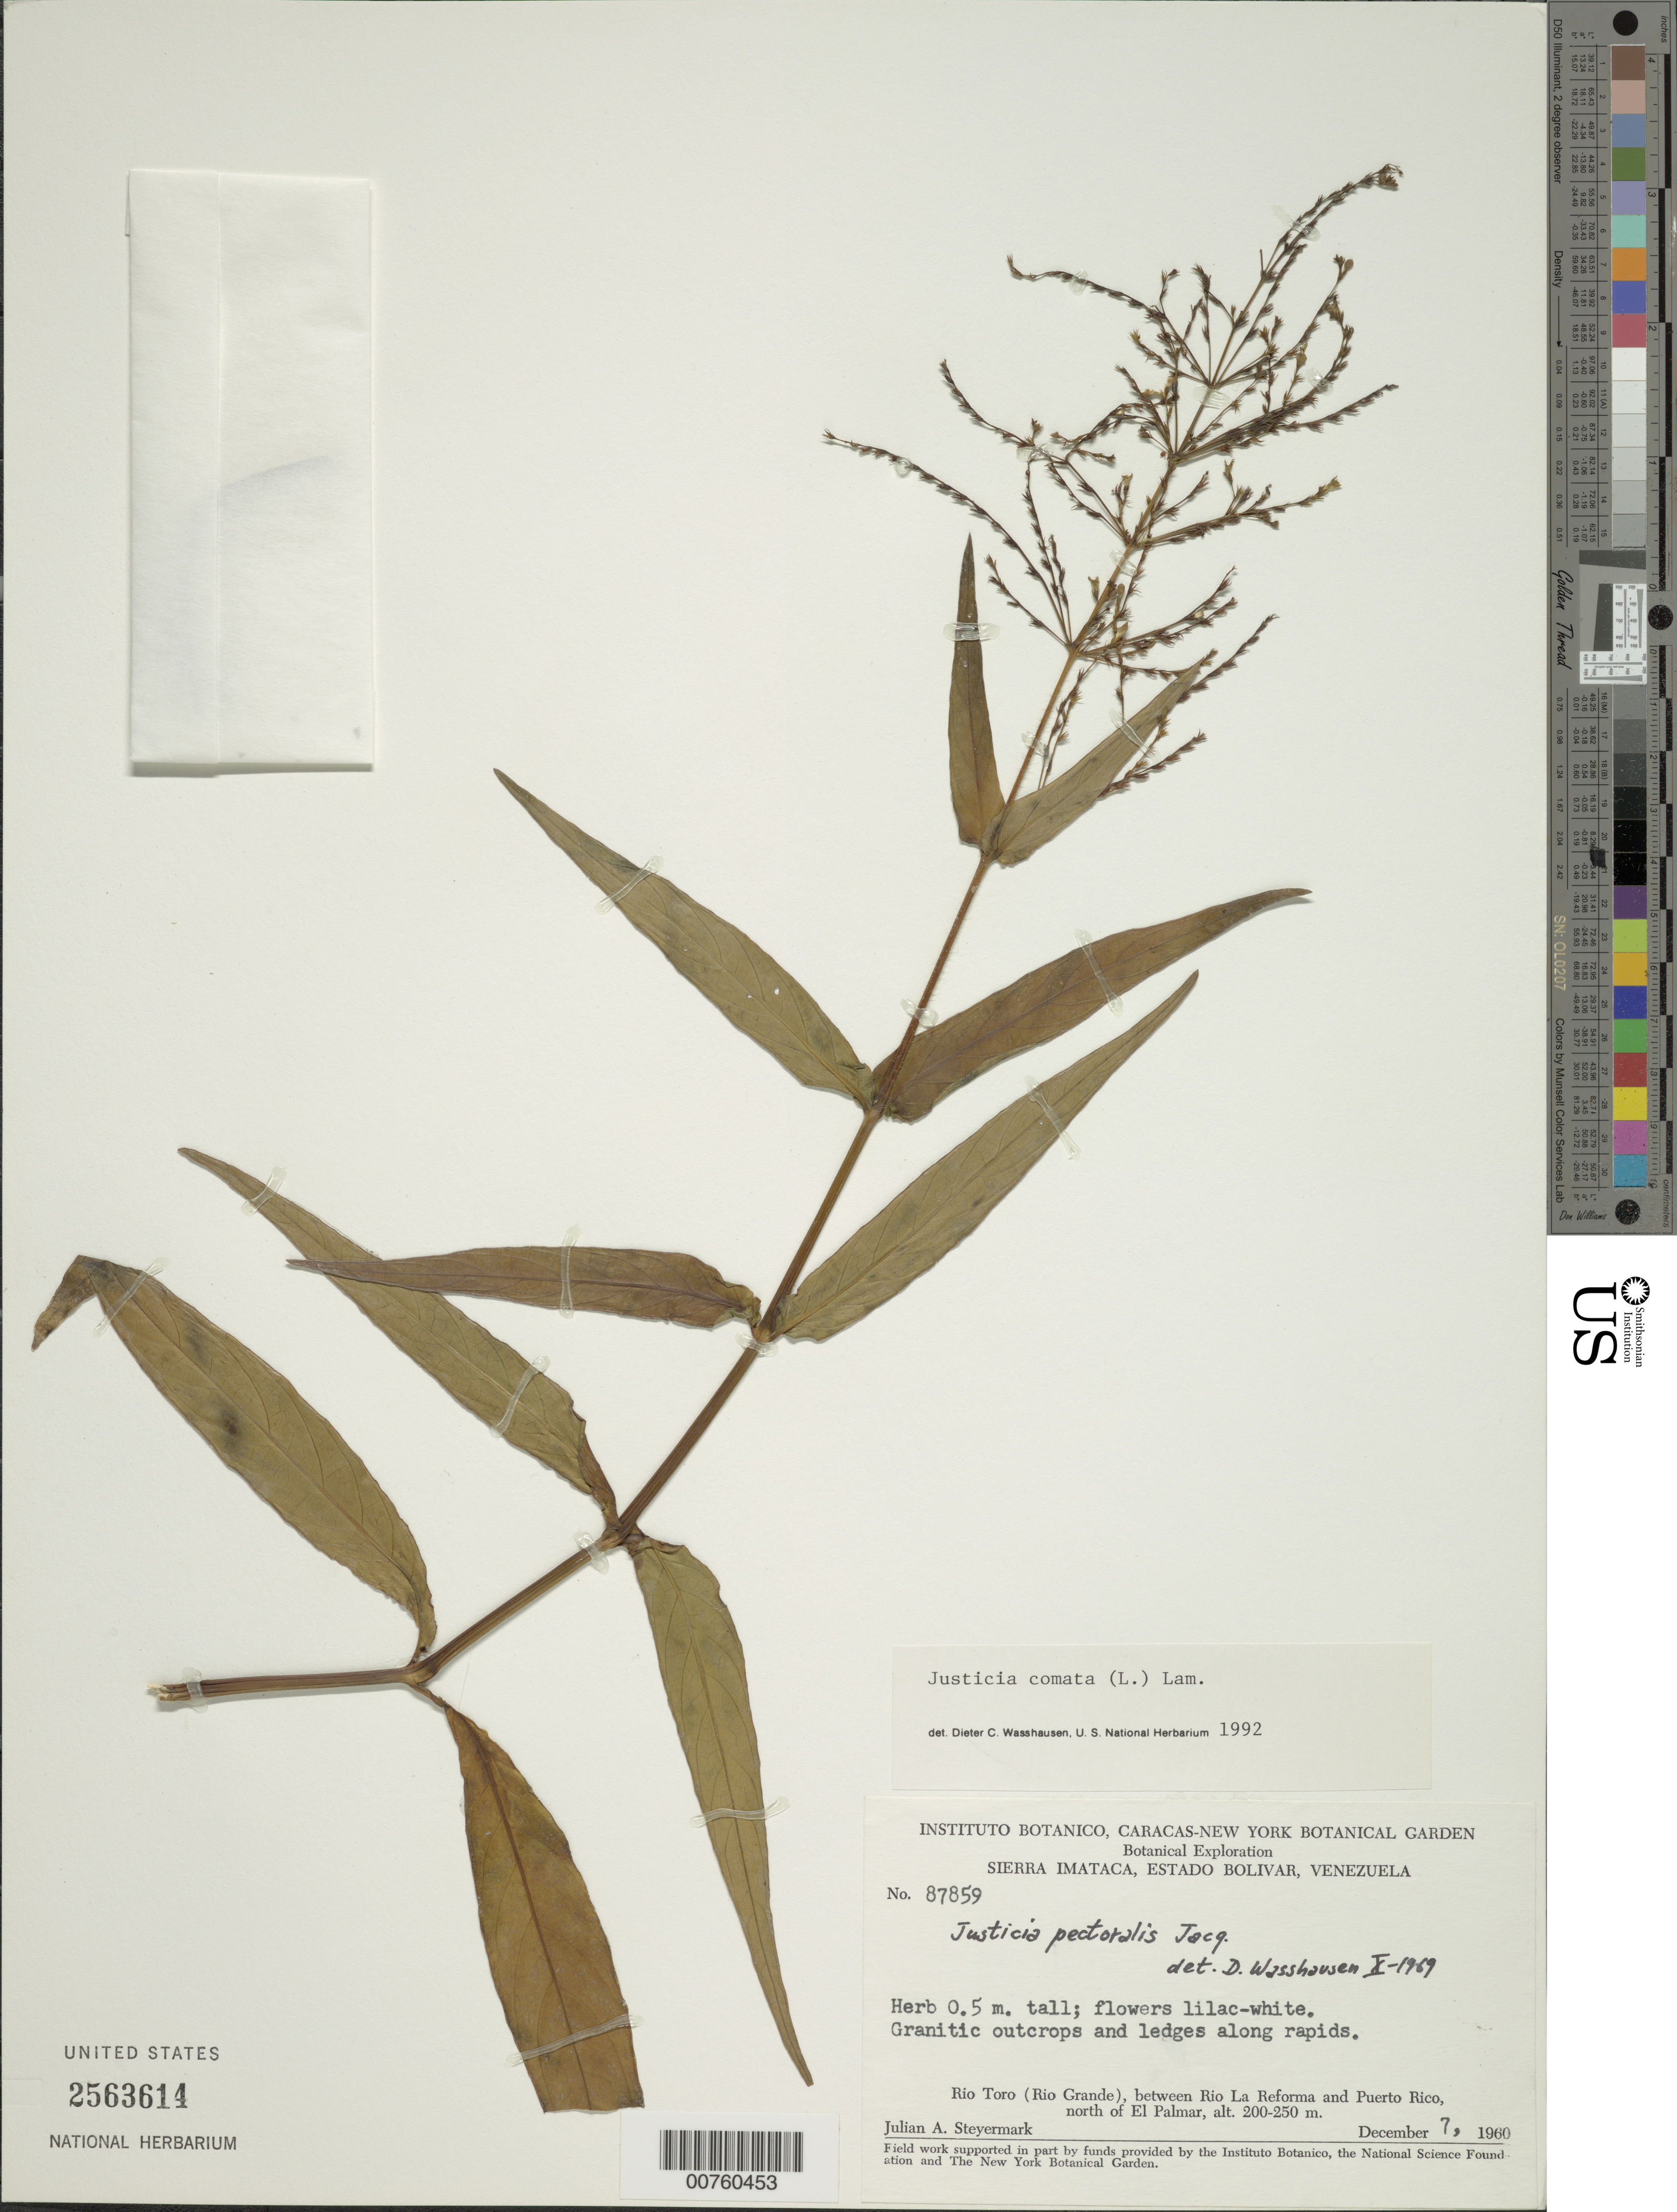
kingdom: Plantae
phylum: Tracheophyta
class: Magnoliopsida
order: Lamiales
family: Acanthaceae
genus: Justicia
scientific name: Justicia comata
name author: (L.) Lam.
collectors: J. Steyermark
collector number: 87859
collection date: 1960-12-07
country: Venezuela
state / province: Bolivar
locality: Sierra Imataca. Rio Toro. Rio Toro (Rio Grande), between Rio La Reforma and Puerto Rico, north of El Palmar.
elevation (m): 200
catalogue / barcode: US 2563614